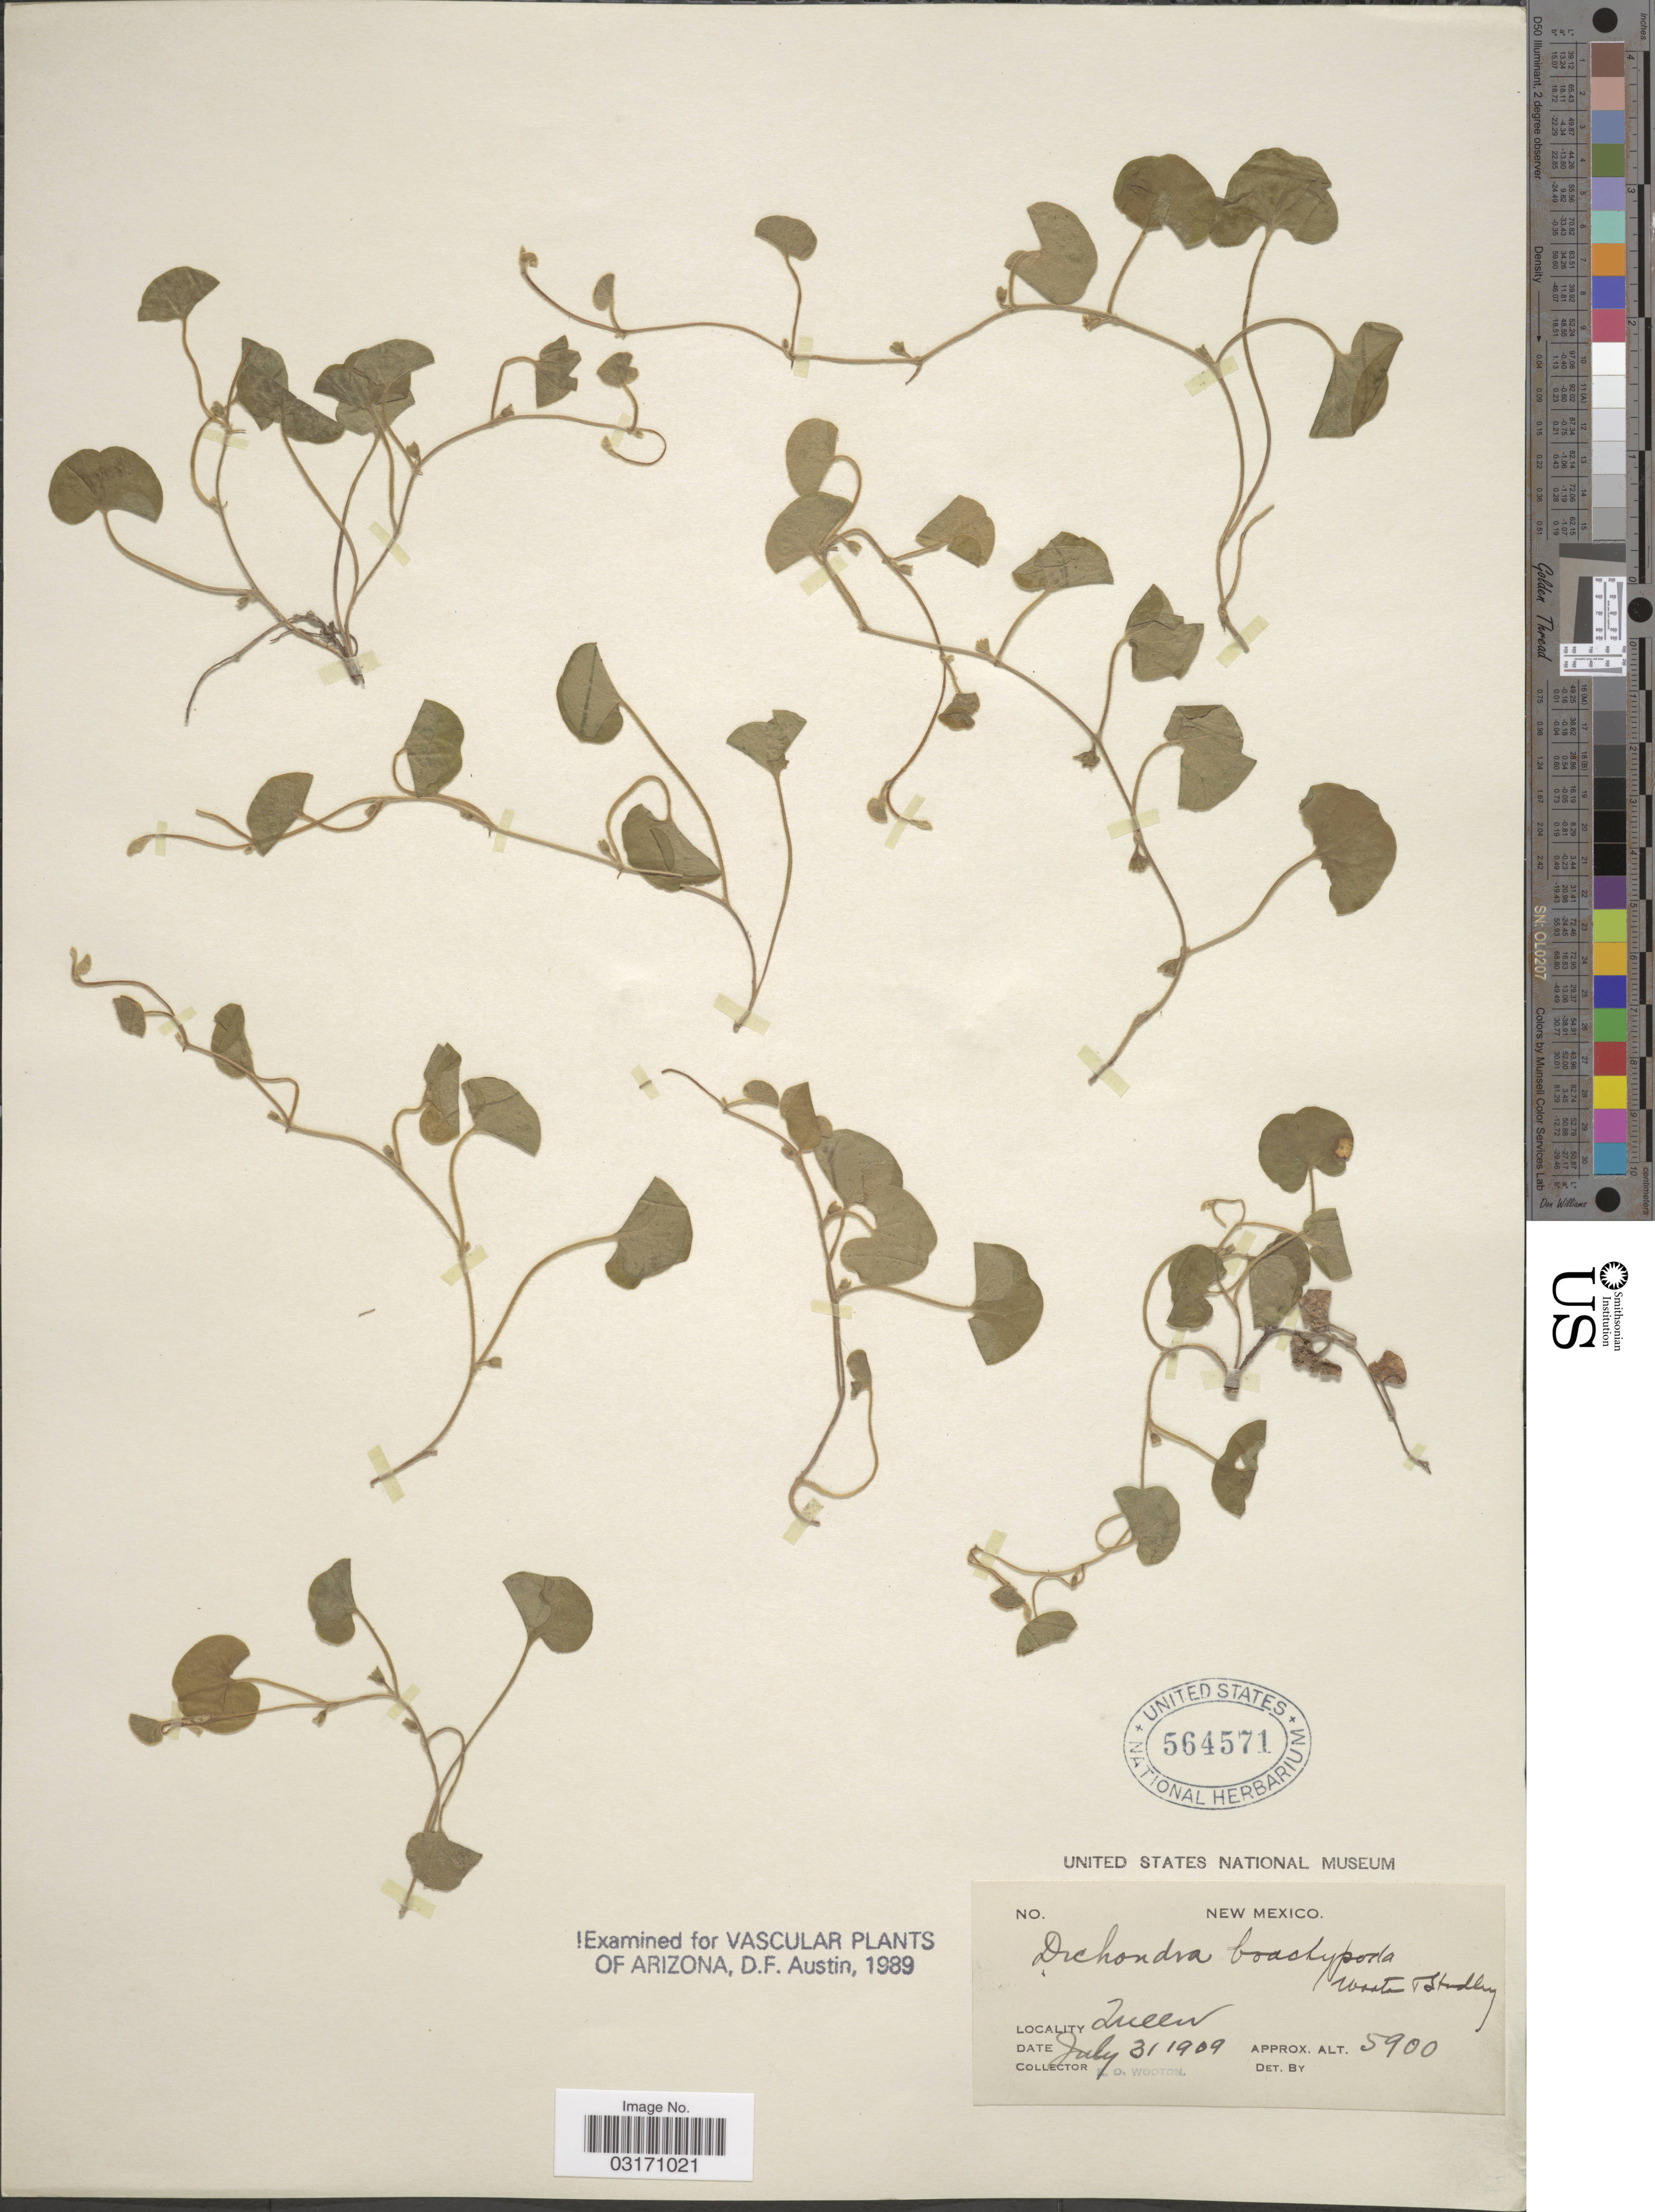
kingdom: Plantae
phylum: Tracheophyta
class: Magnoliopsida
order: Solanales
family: Convolvulaceae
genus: Dichondra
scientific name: Dichondra brachypoda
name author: Wooton & Standl.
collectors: E. O. Wooton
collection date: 1909-07-31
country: United States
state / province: New Mexico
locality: Queen.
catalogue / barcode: US 564571